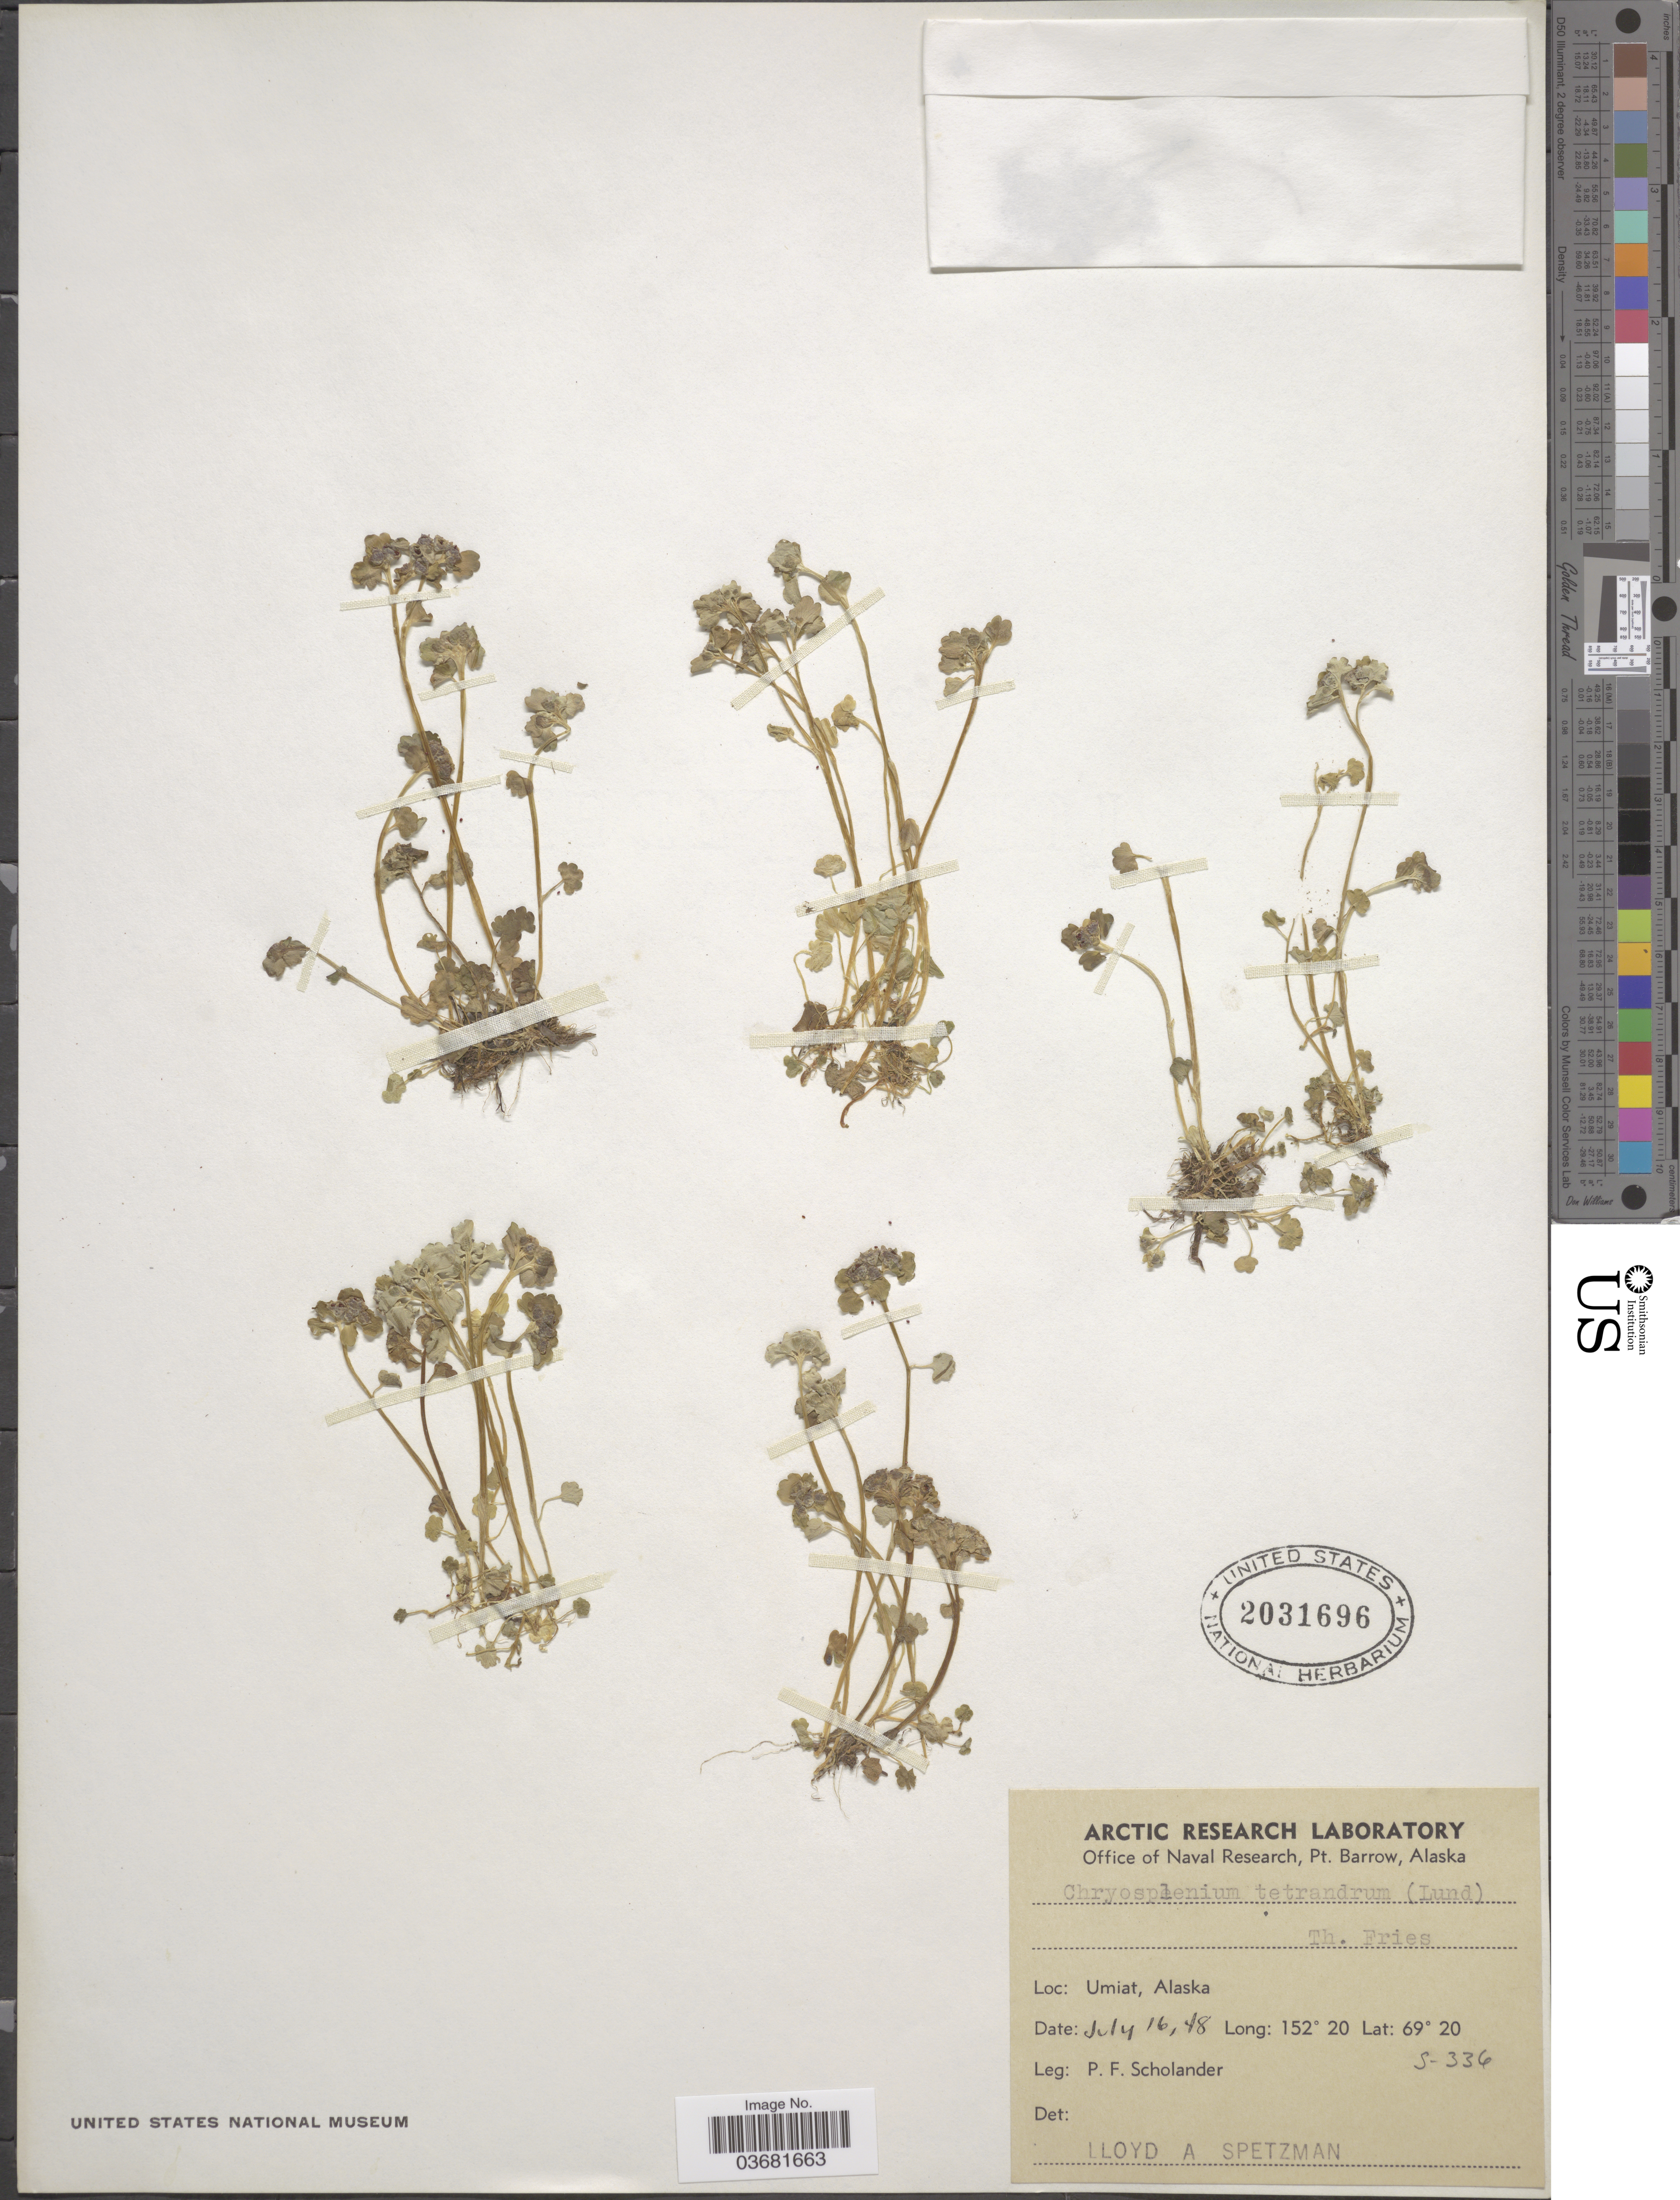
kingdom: Plantae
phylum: Tracheophyta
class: Magnoliopsida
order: Saxifragales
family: Saxifragaceae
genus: Chrysosplenium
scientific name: Chrysosplenium tetrandrum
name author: (N. Lund) Th. Fr.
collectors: P. Scholander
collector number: S-336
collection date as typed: Transcribed d/m/y: 16/7/48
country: United States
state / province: Alaska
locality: Umiat.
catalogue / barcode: US 2031696